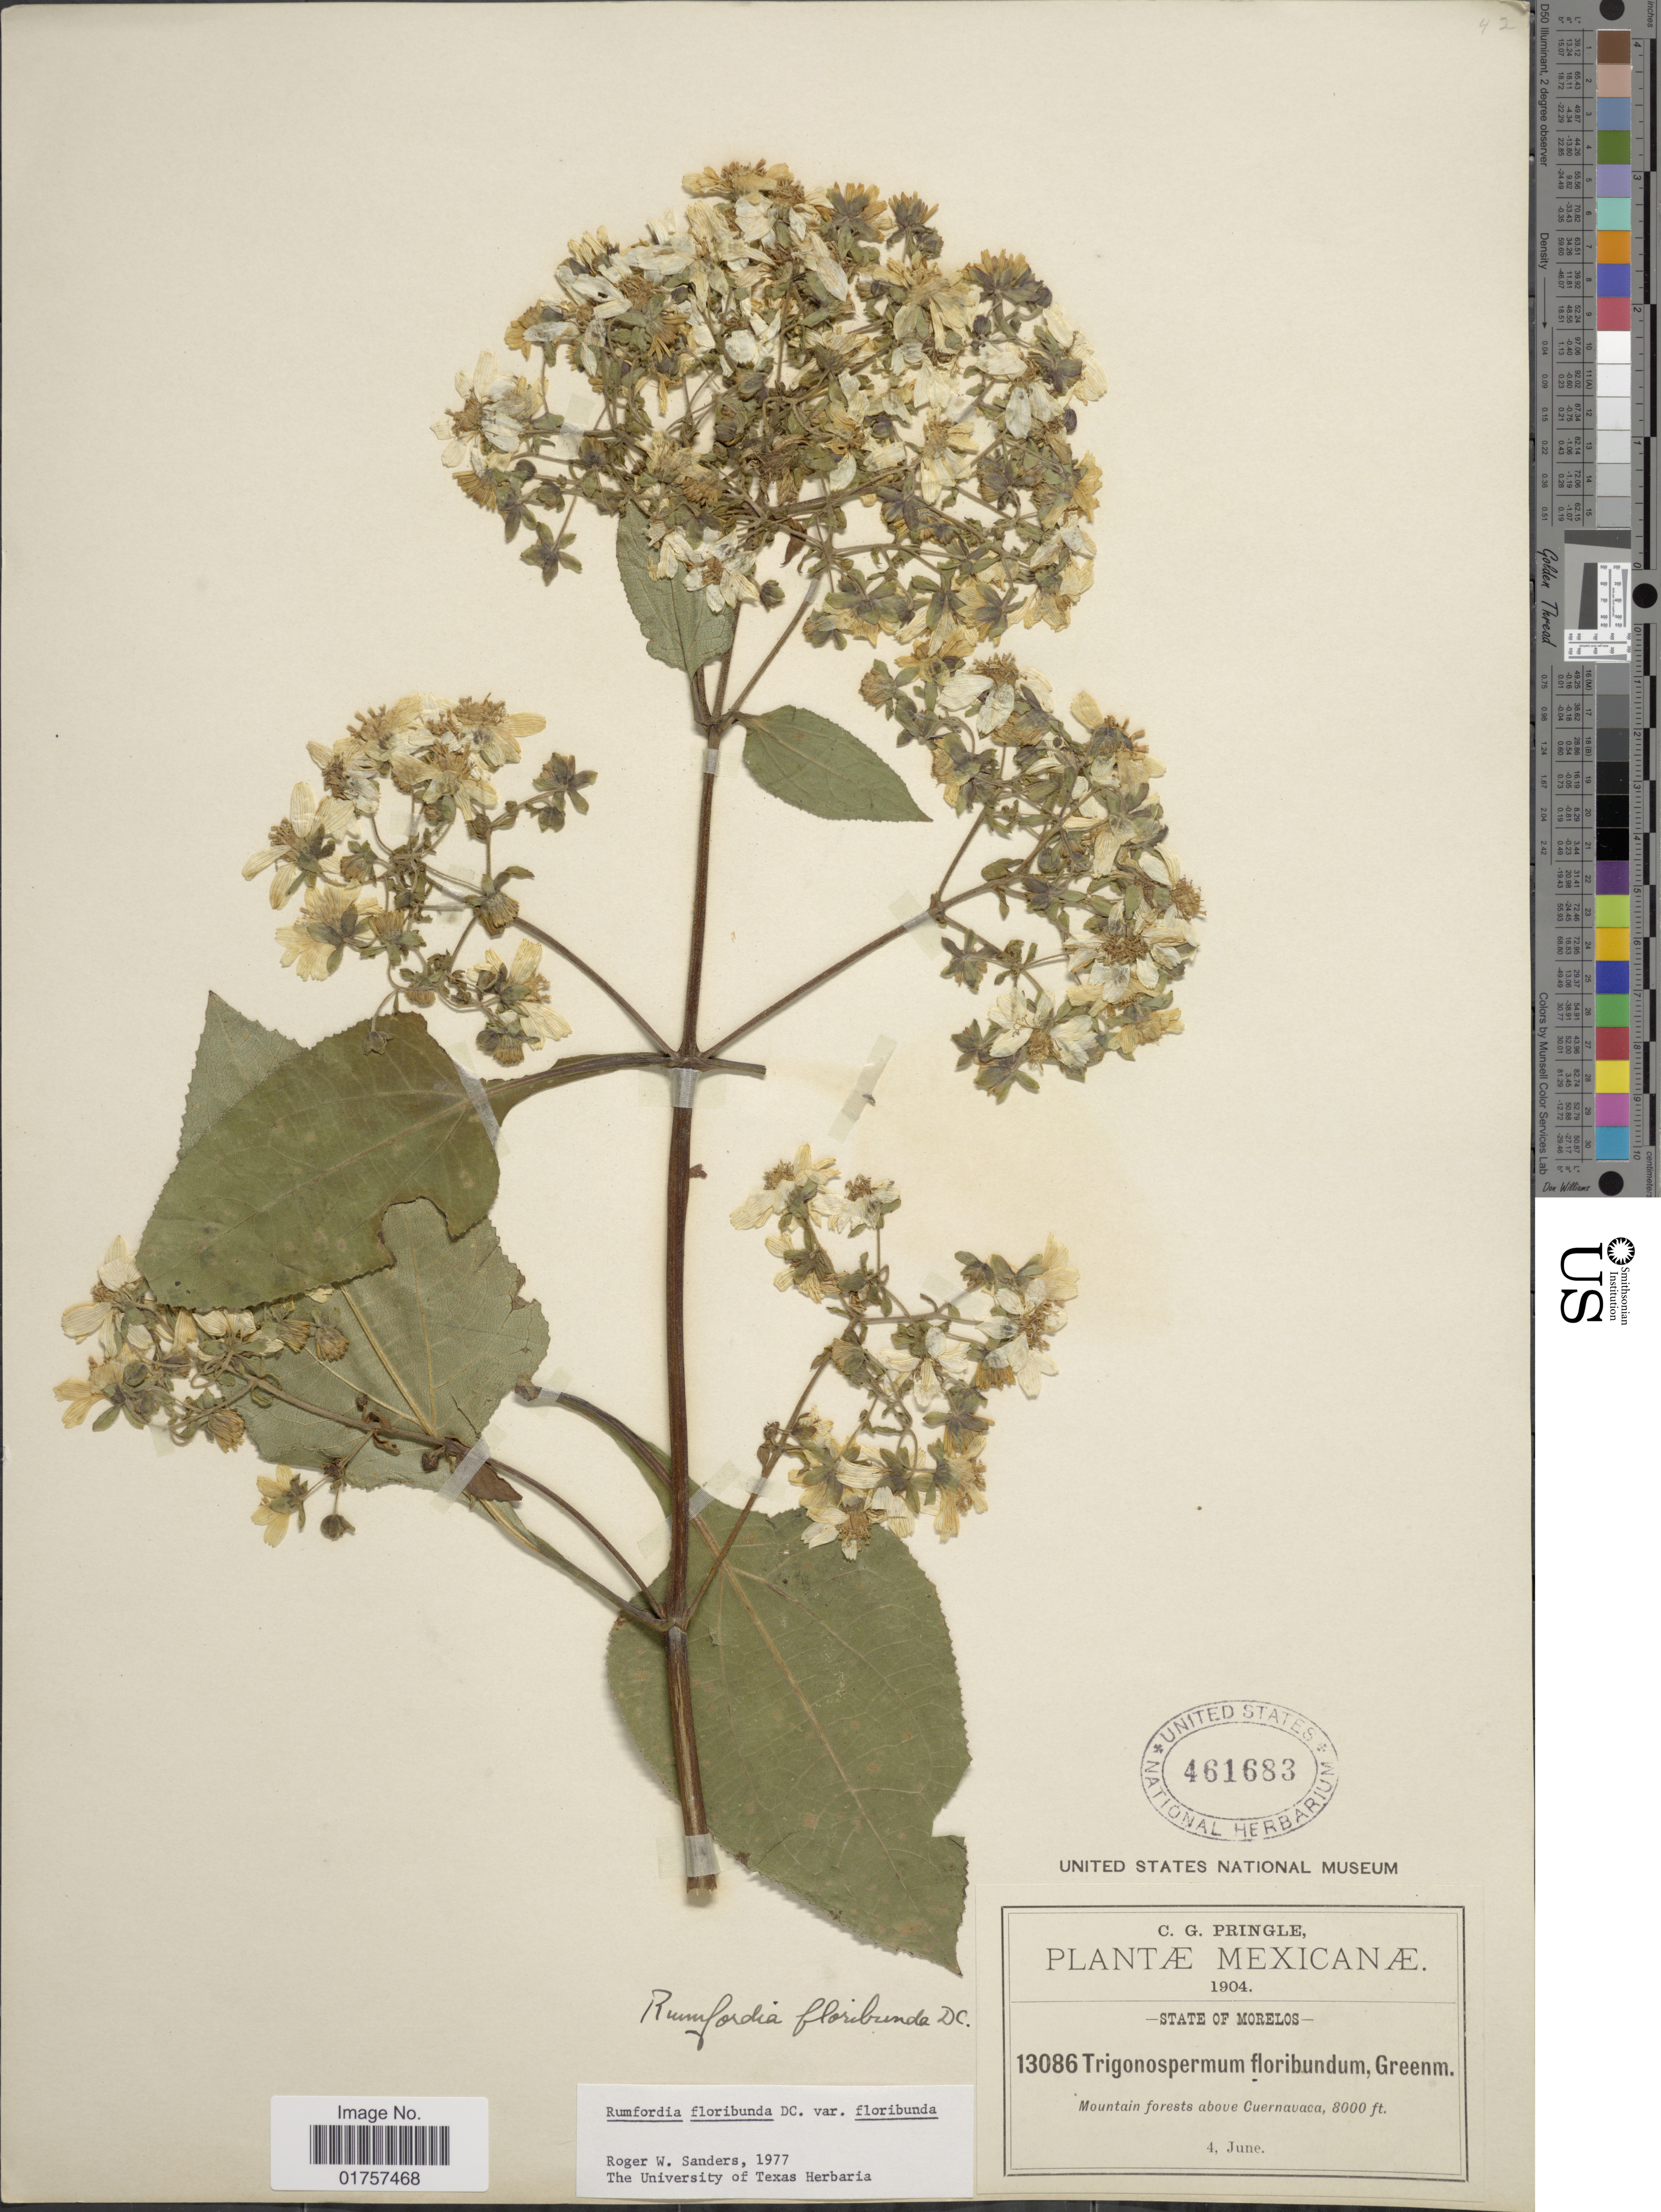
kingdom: Plantae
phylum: Tracheophyta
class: Magnoliopsida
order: Asterales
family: Asteraceae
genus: Rumfordia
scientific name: Rumfordia floribunda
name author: DC.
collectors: C. G. Pringle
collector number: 13086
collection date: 1904-06-04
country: Mexico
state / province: Morelos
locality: above Cuernavaca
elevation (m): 2438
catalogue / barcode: US 461683